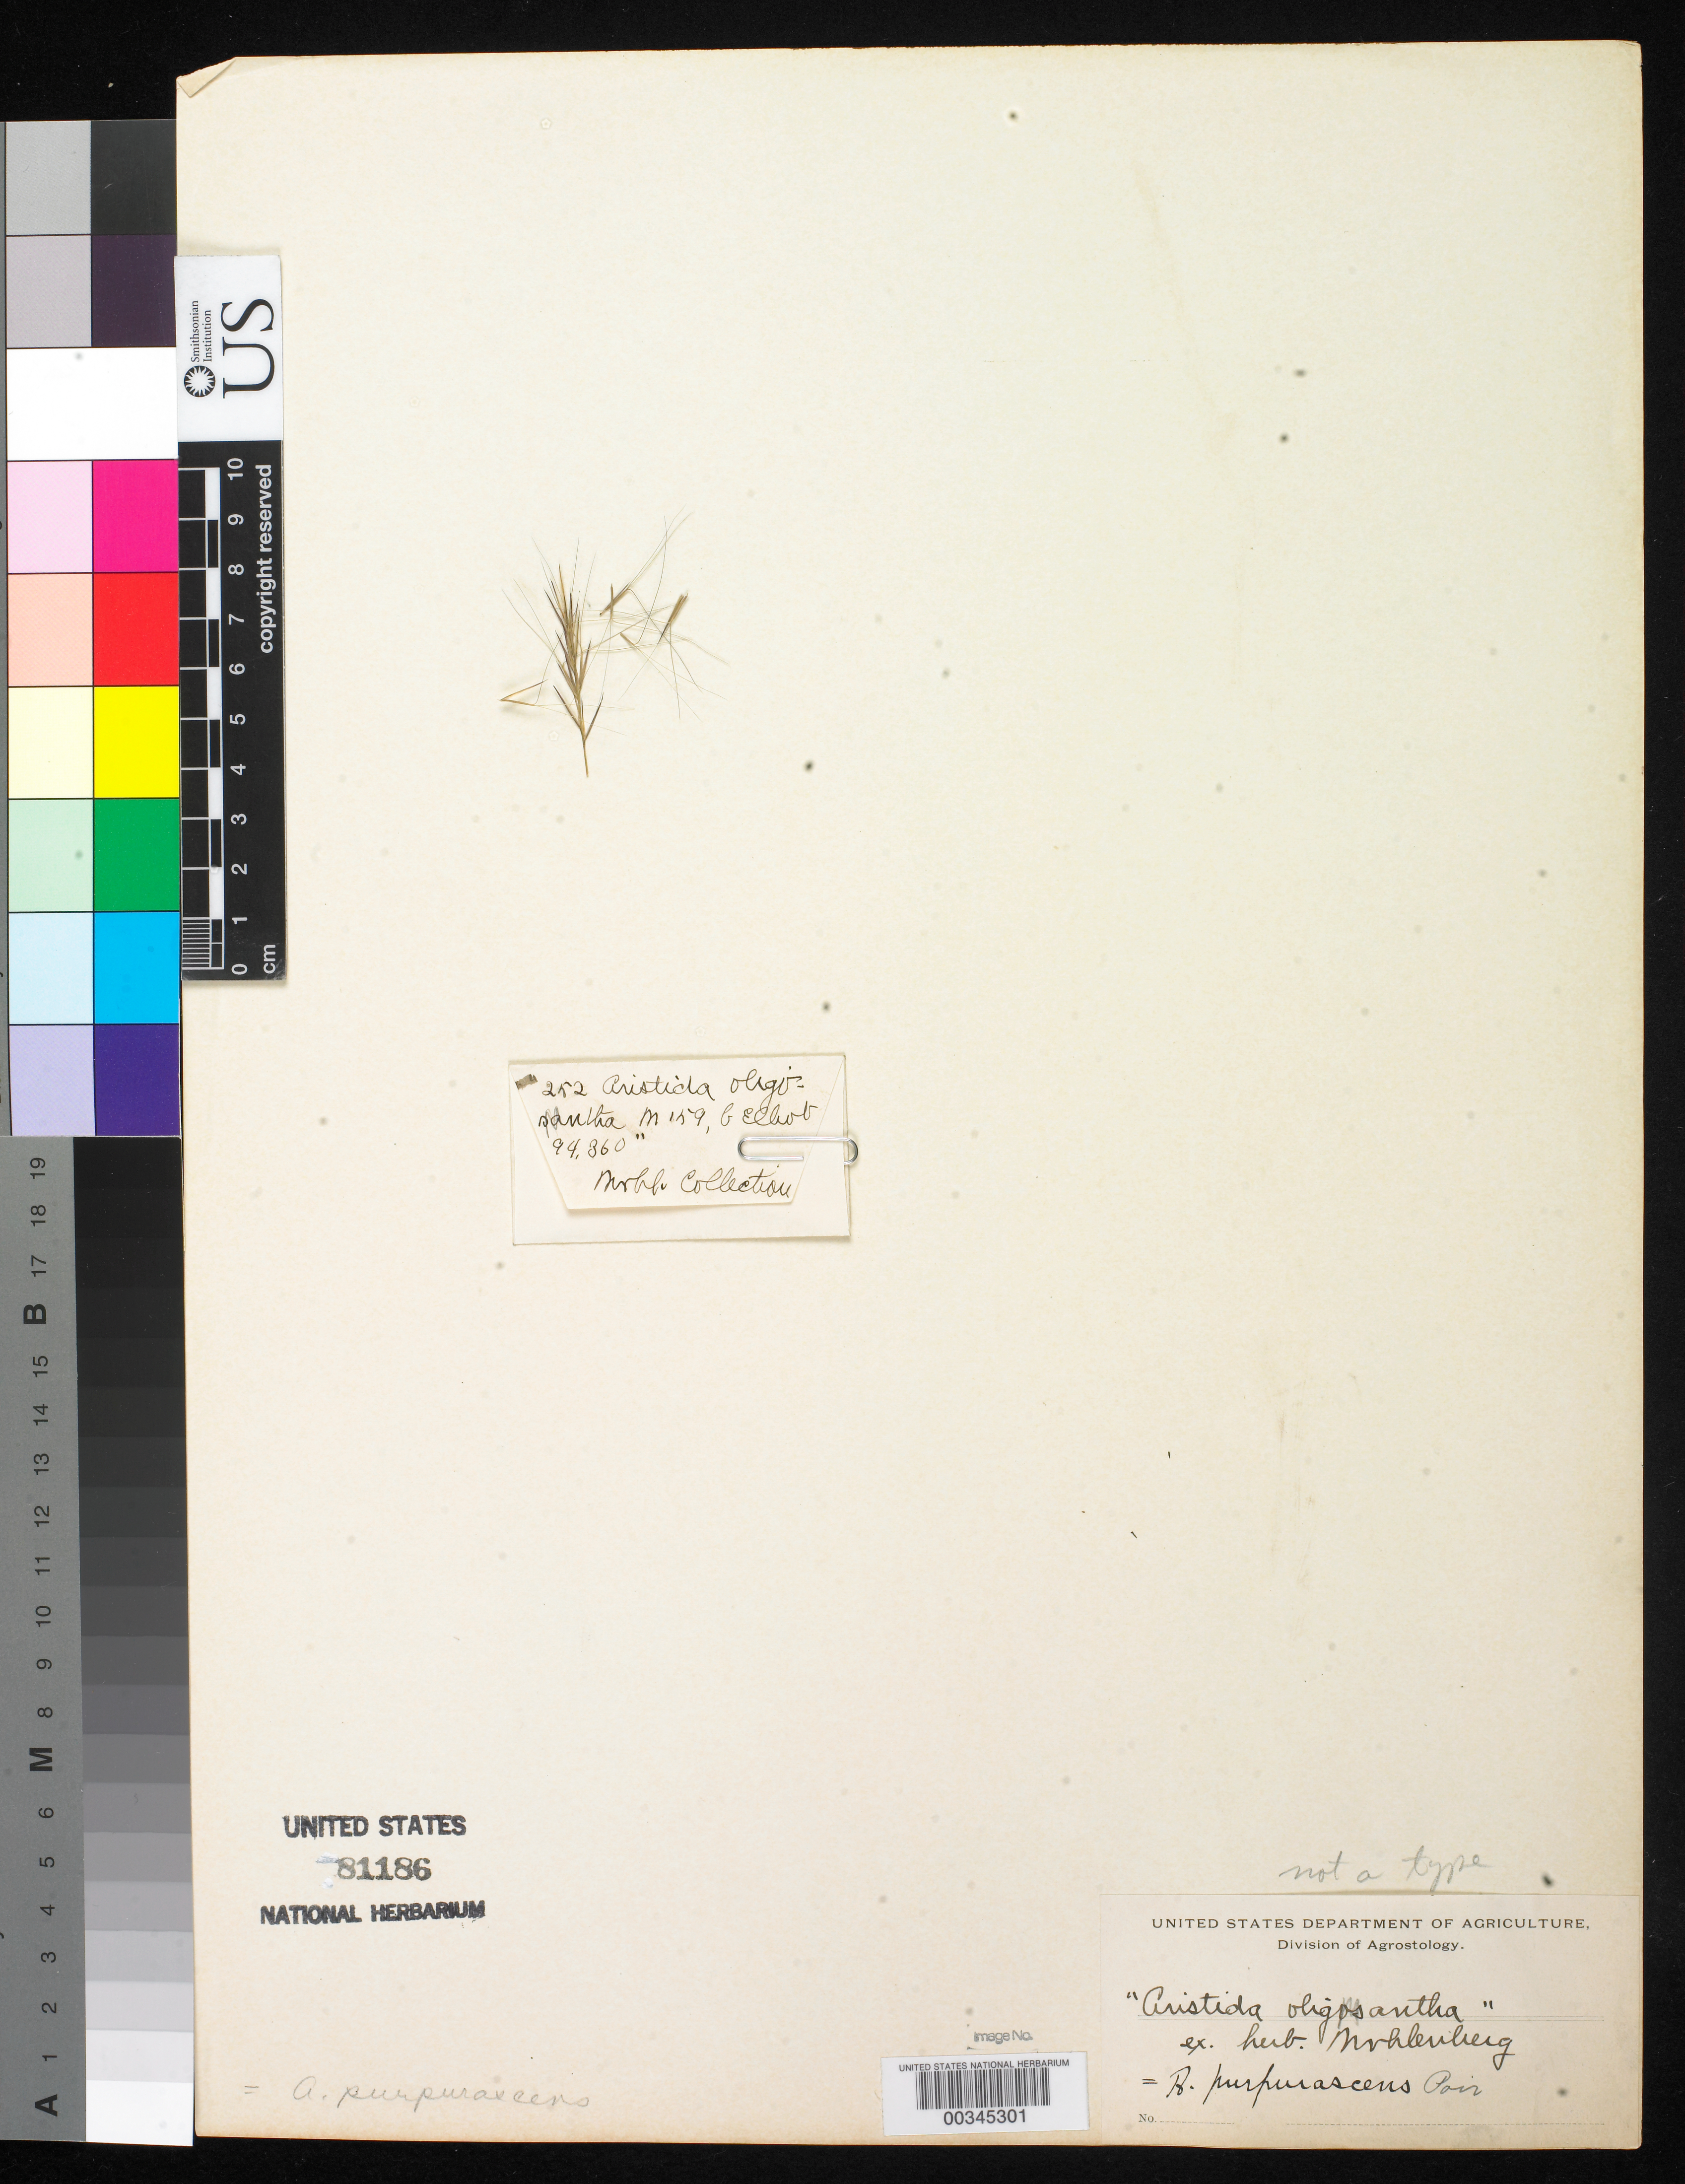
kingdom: Plantae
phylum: Tracheophyta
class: Liliopsida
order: Poales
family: Poaceae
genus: Aristida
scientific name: Aristida oligantha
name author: Michx.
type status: Type Fragment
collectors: ex herb. Muhlenberg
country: United States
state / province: Illinois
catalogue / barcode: US 81186